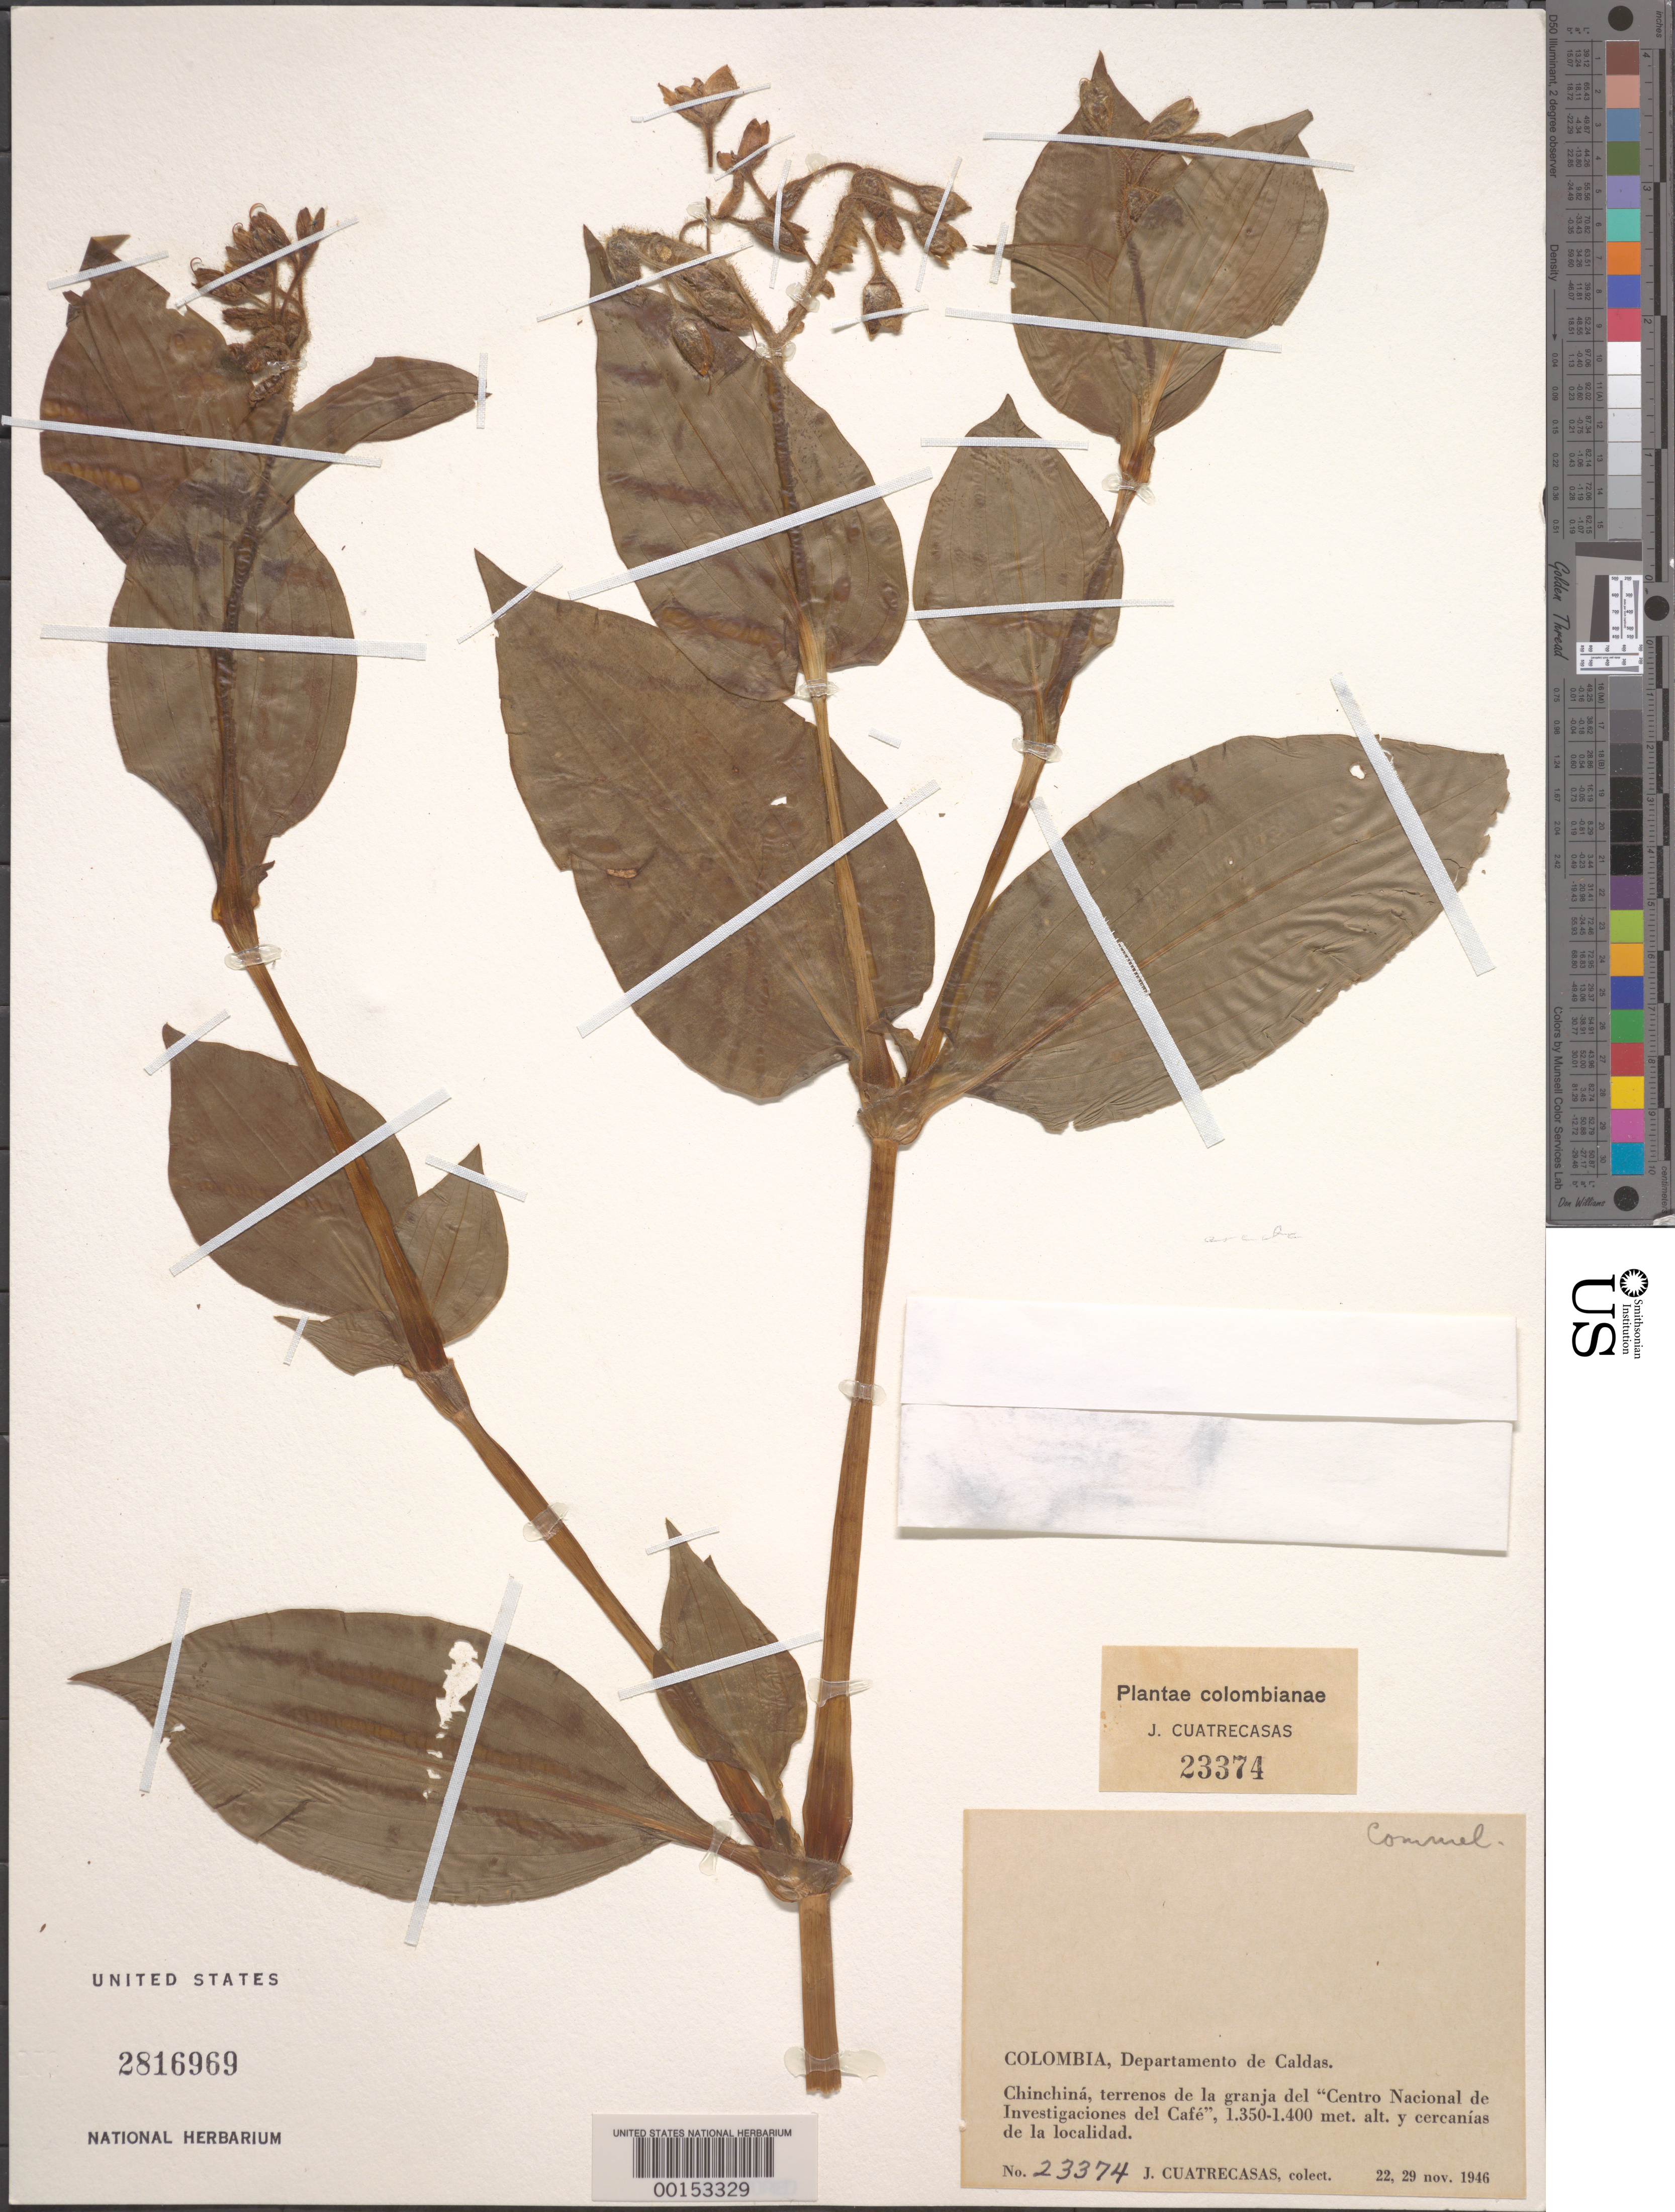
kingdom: Plantae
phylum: Tracheophyta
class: Liliopsida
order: Commelinales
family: Commelinaceae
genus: Tinantia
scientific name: Tinantia sp.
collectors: J. Cuatrecasas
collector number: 23374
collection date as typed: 22 Nov 1946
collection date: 1946-11-22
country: Colombia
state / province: Caldas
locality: Chinchina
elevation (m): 1350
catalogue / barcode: US 2816969